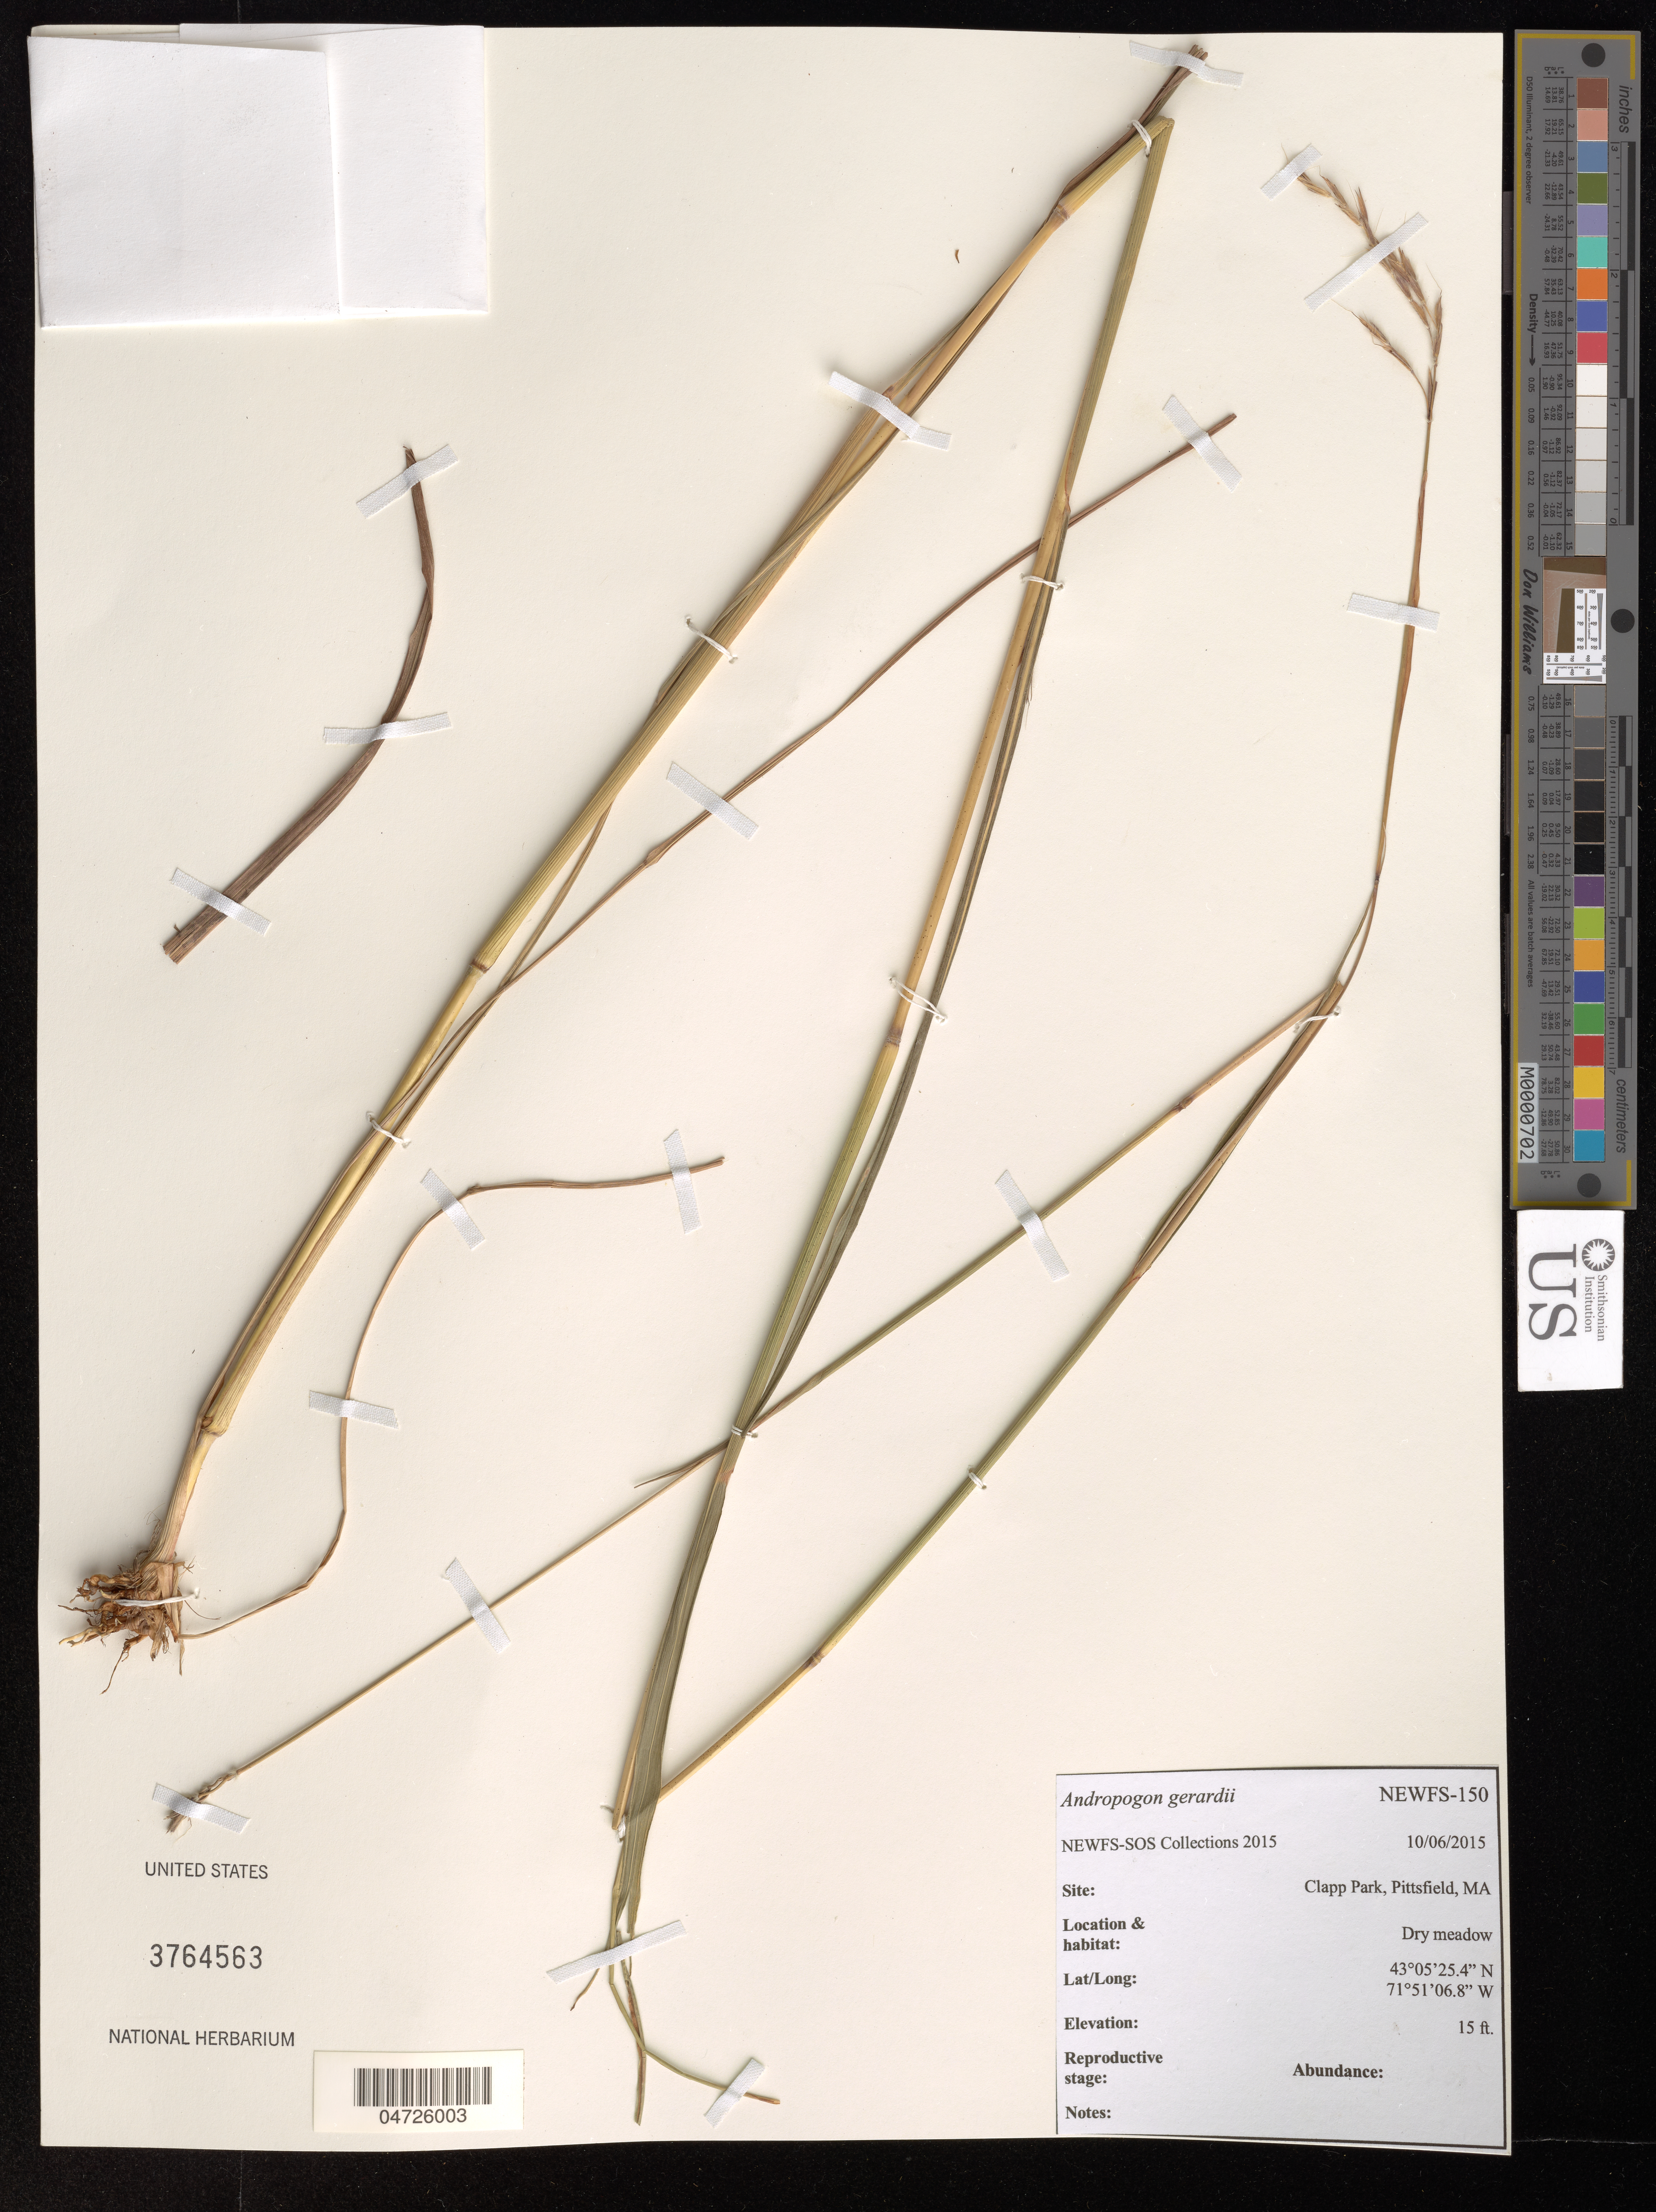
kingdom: Plantae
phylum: Tracheophyta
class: Liliopsida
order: Poales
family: Poaceae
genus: Andropogon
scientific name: Andropogon gerardii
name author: Vitman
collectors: NEWFS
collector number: NEWFS-150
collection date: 2015-10-06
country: United States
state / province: Massachusetts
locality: Clapp Park, Pittsfield.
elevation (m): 5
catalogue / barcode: US 3764563